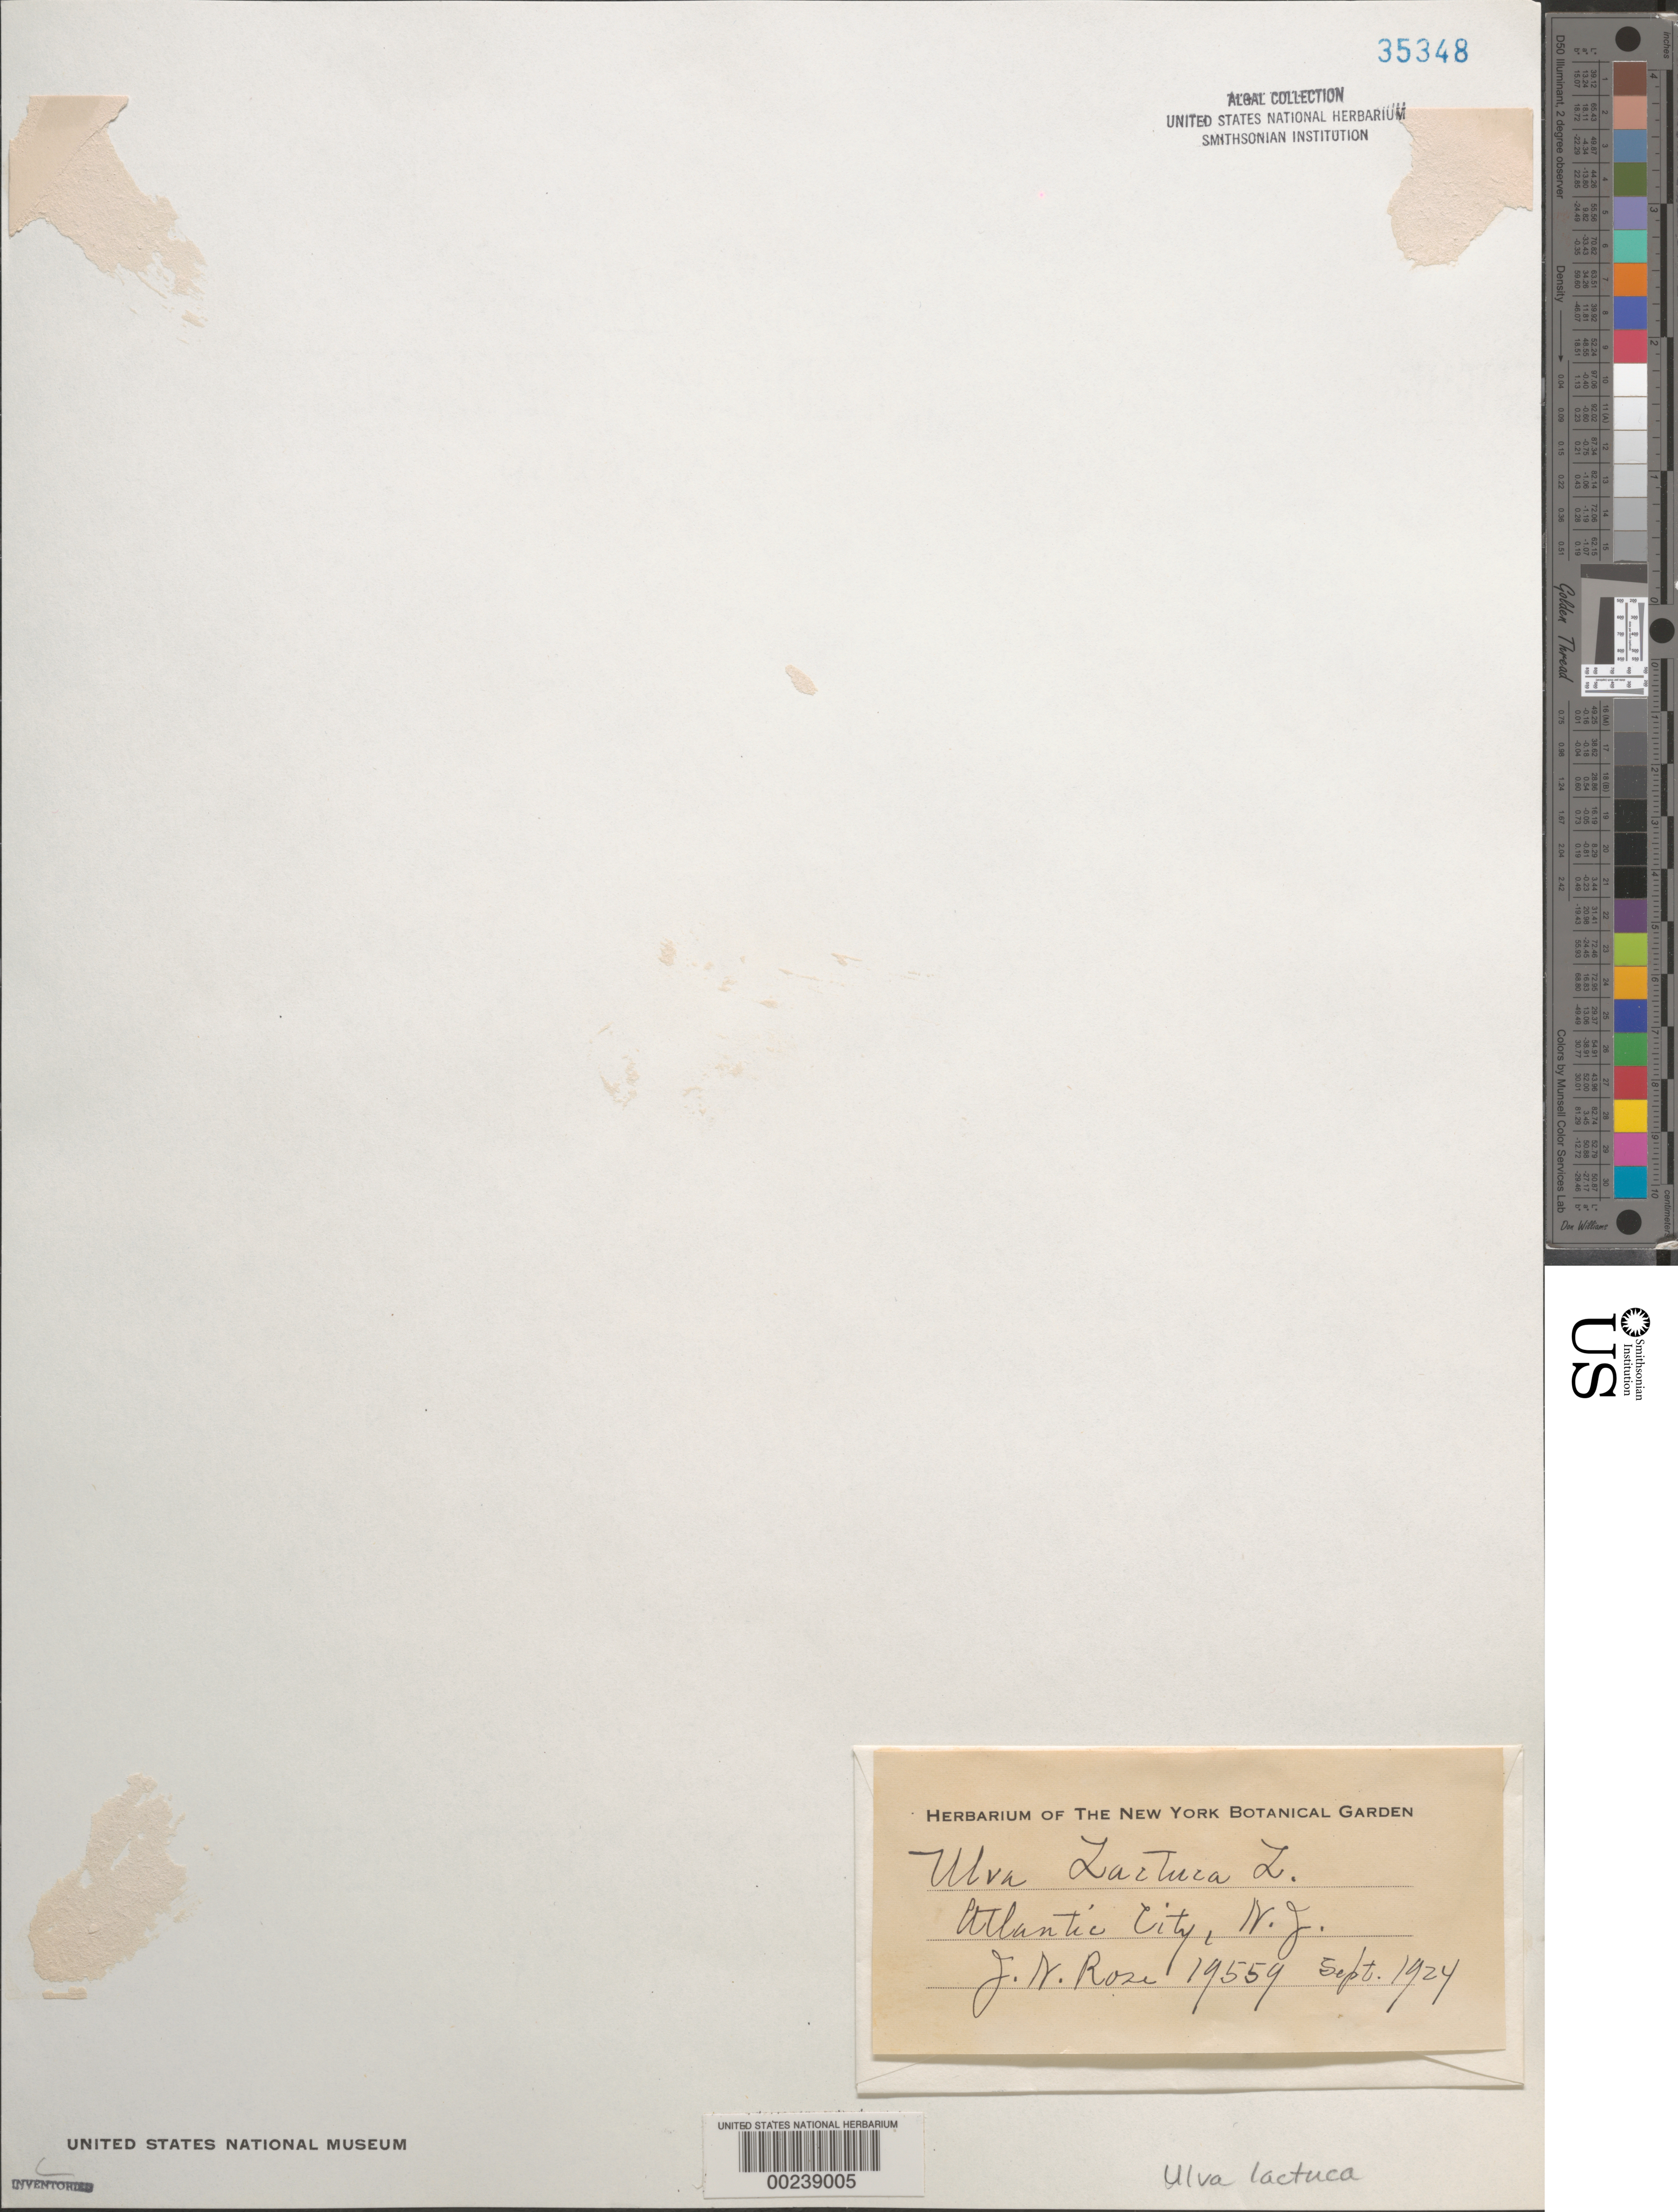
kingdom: Plantae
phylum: Chlorophyta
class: Ulvophyceae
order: Ulvales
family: Ulvaceae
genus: Ulva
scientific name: Ulva lactuca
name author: L.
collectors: J. N. Rose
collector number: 19559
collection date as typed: Sep 1924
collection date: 1924-09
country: United States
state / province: New Jersey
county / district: Atlantic County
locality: Atlantic City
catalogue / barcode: US 35348